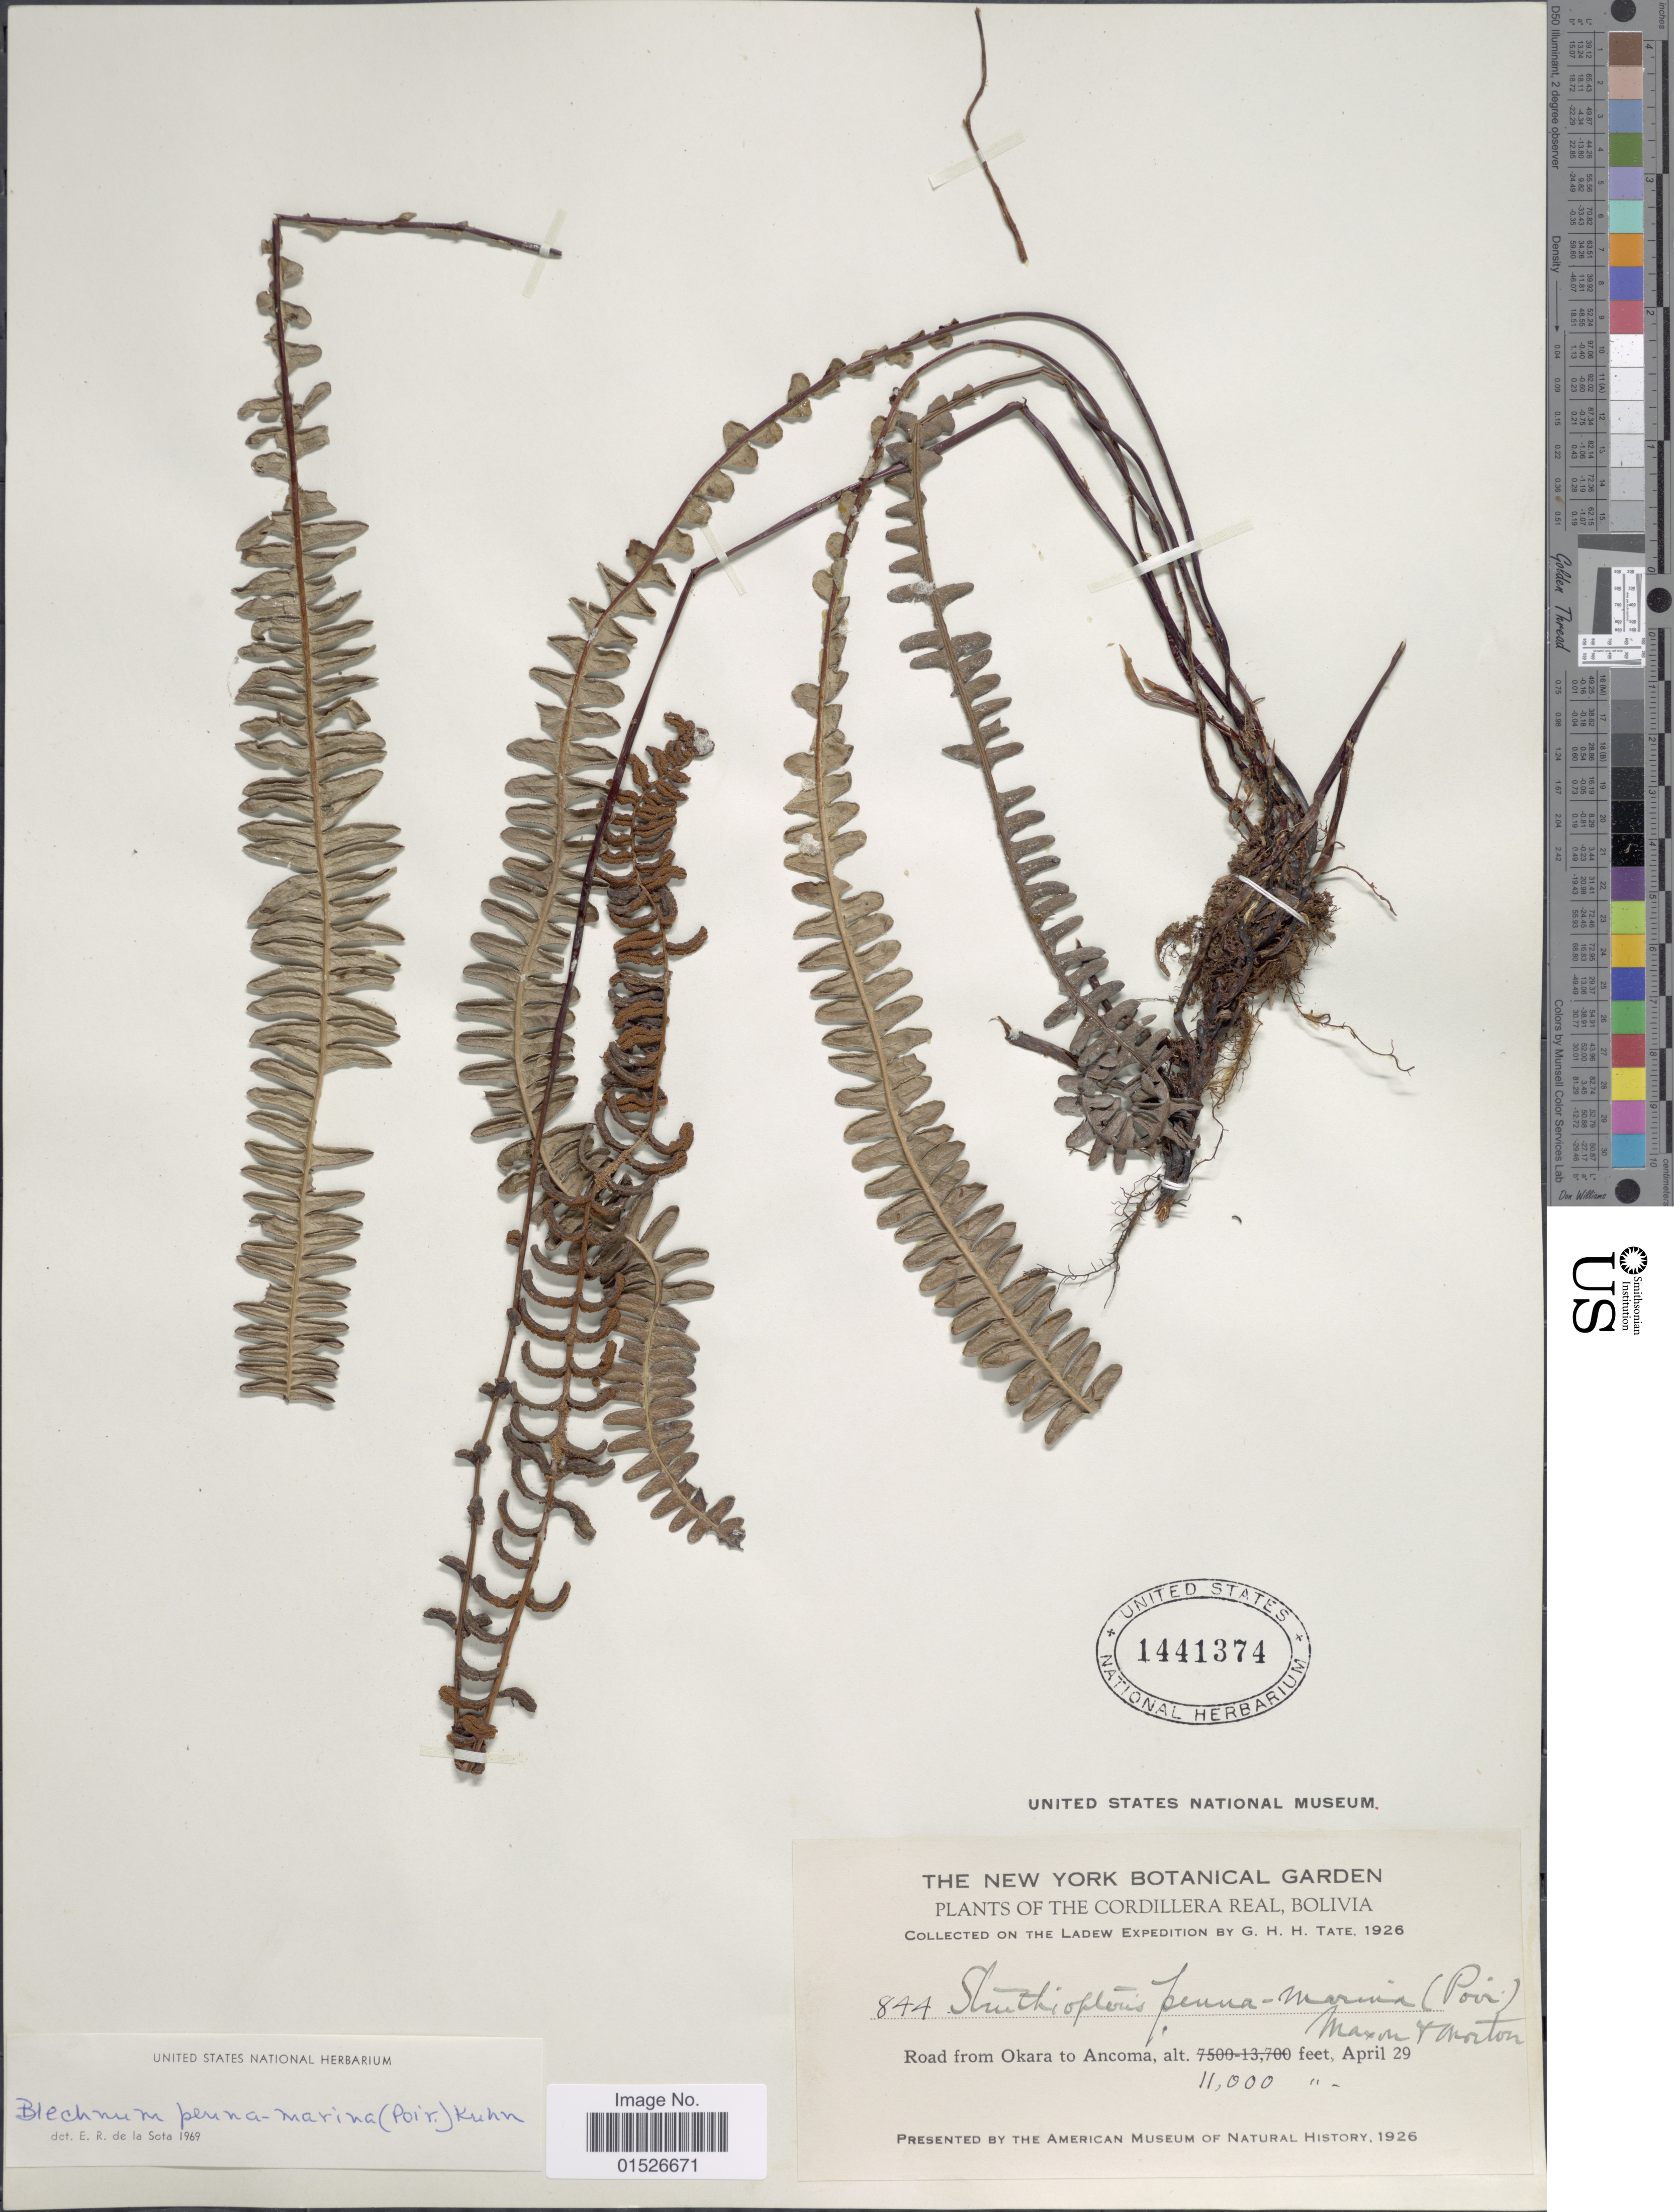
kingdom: Plantae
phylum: Tracheophyta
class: Polypodiopsida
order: Polypodiales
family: Blechnaceae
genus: Blechnum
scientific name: Blechnum penna-marina subsp. bolivianum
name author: Rosenst. ex Looser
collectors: H. Tate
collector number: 844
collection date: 1926-04-29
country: Bolivia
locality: Cordillera Real, Bolivia. Road from Okara to Ancoma.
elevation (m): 3353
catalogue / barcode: US 1441374